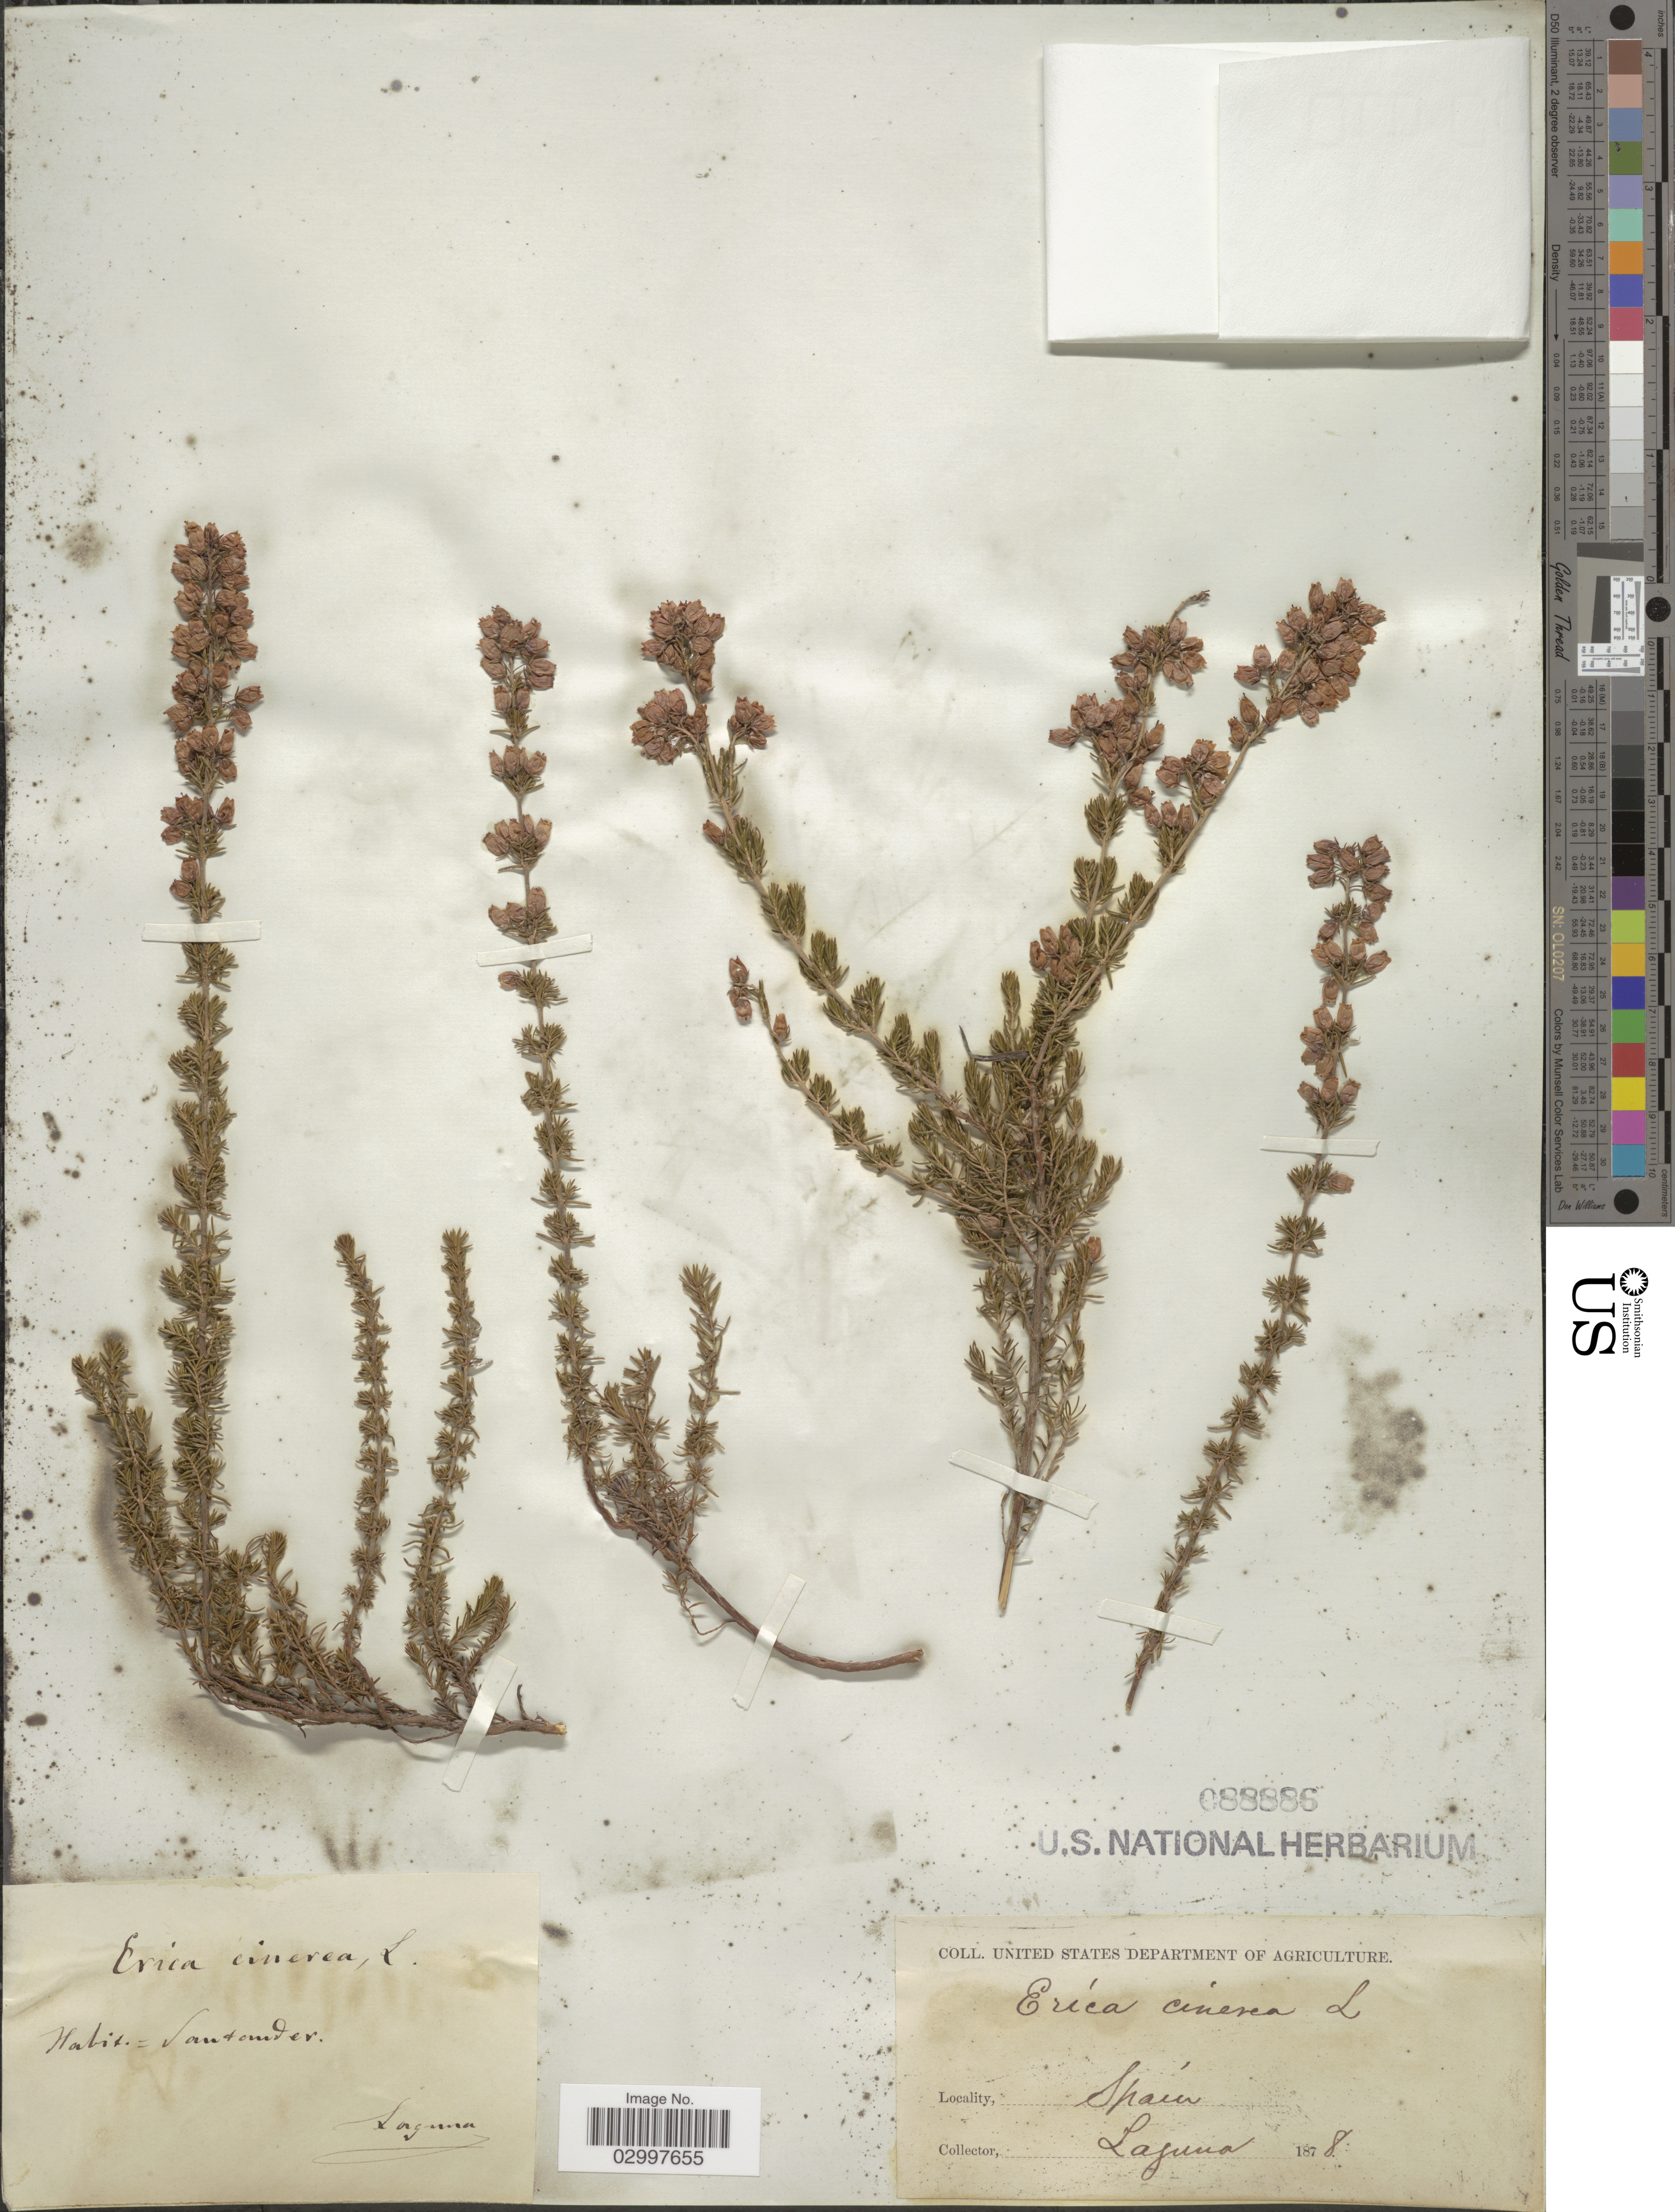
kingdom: Plantae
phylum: Tracheophyta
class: Magnoliopsida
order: Ericales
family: Ericaceae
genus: Erica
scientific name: Erica cinerea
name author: L.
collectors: -. Laguna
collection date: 1878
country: Spain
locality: Santander.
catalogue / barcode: US 88886